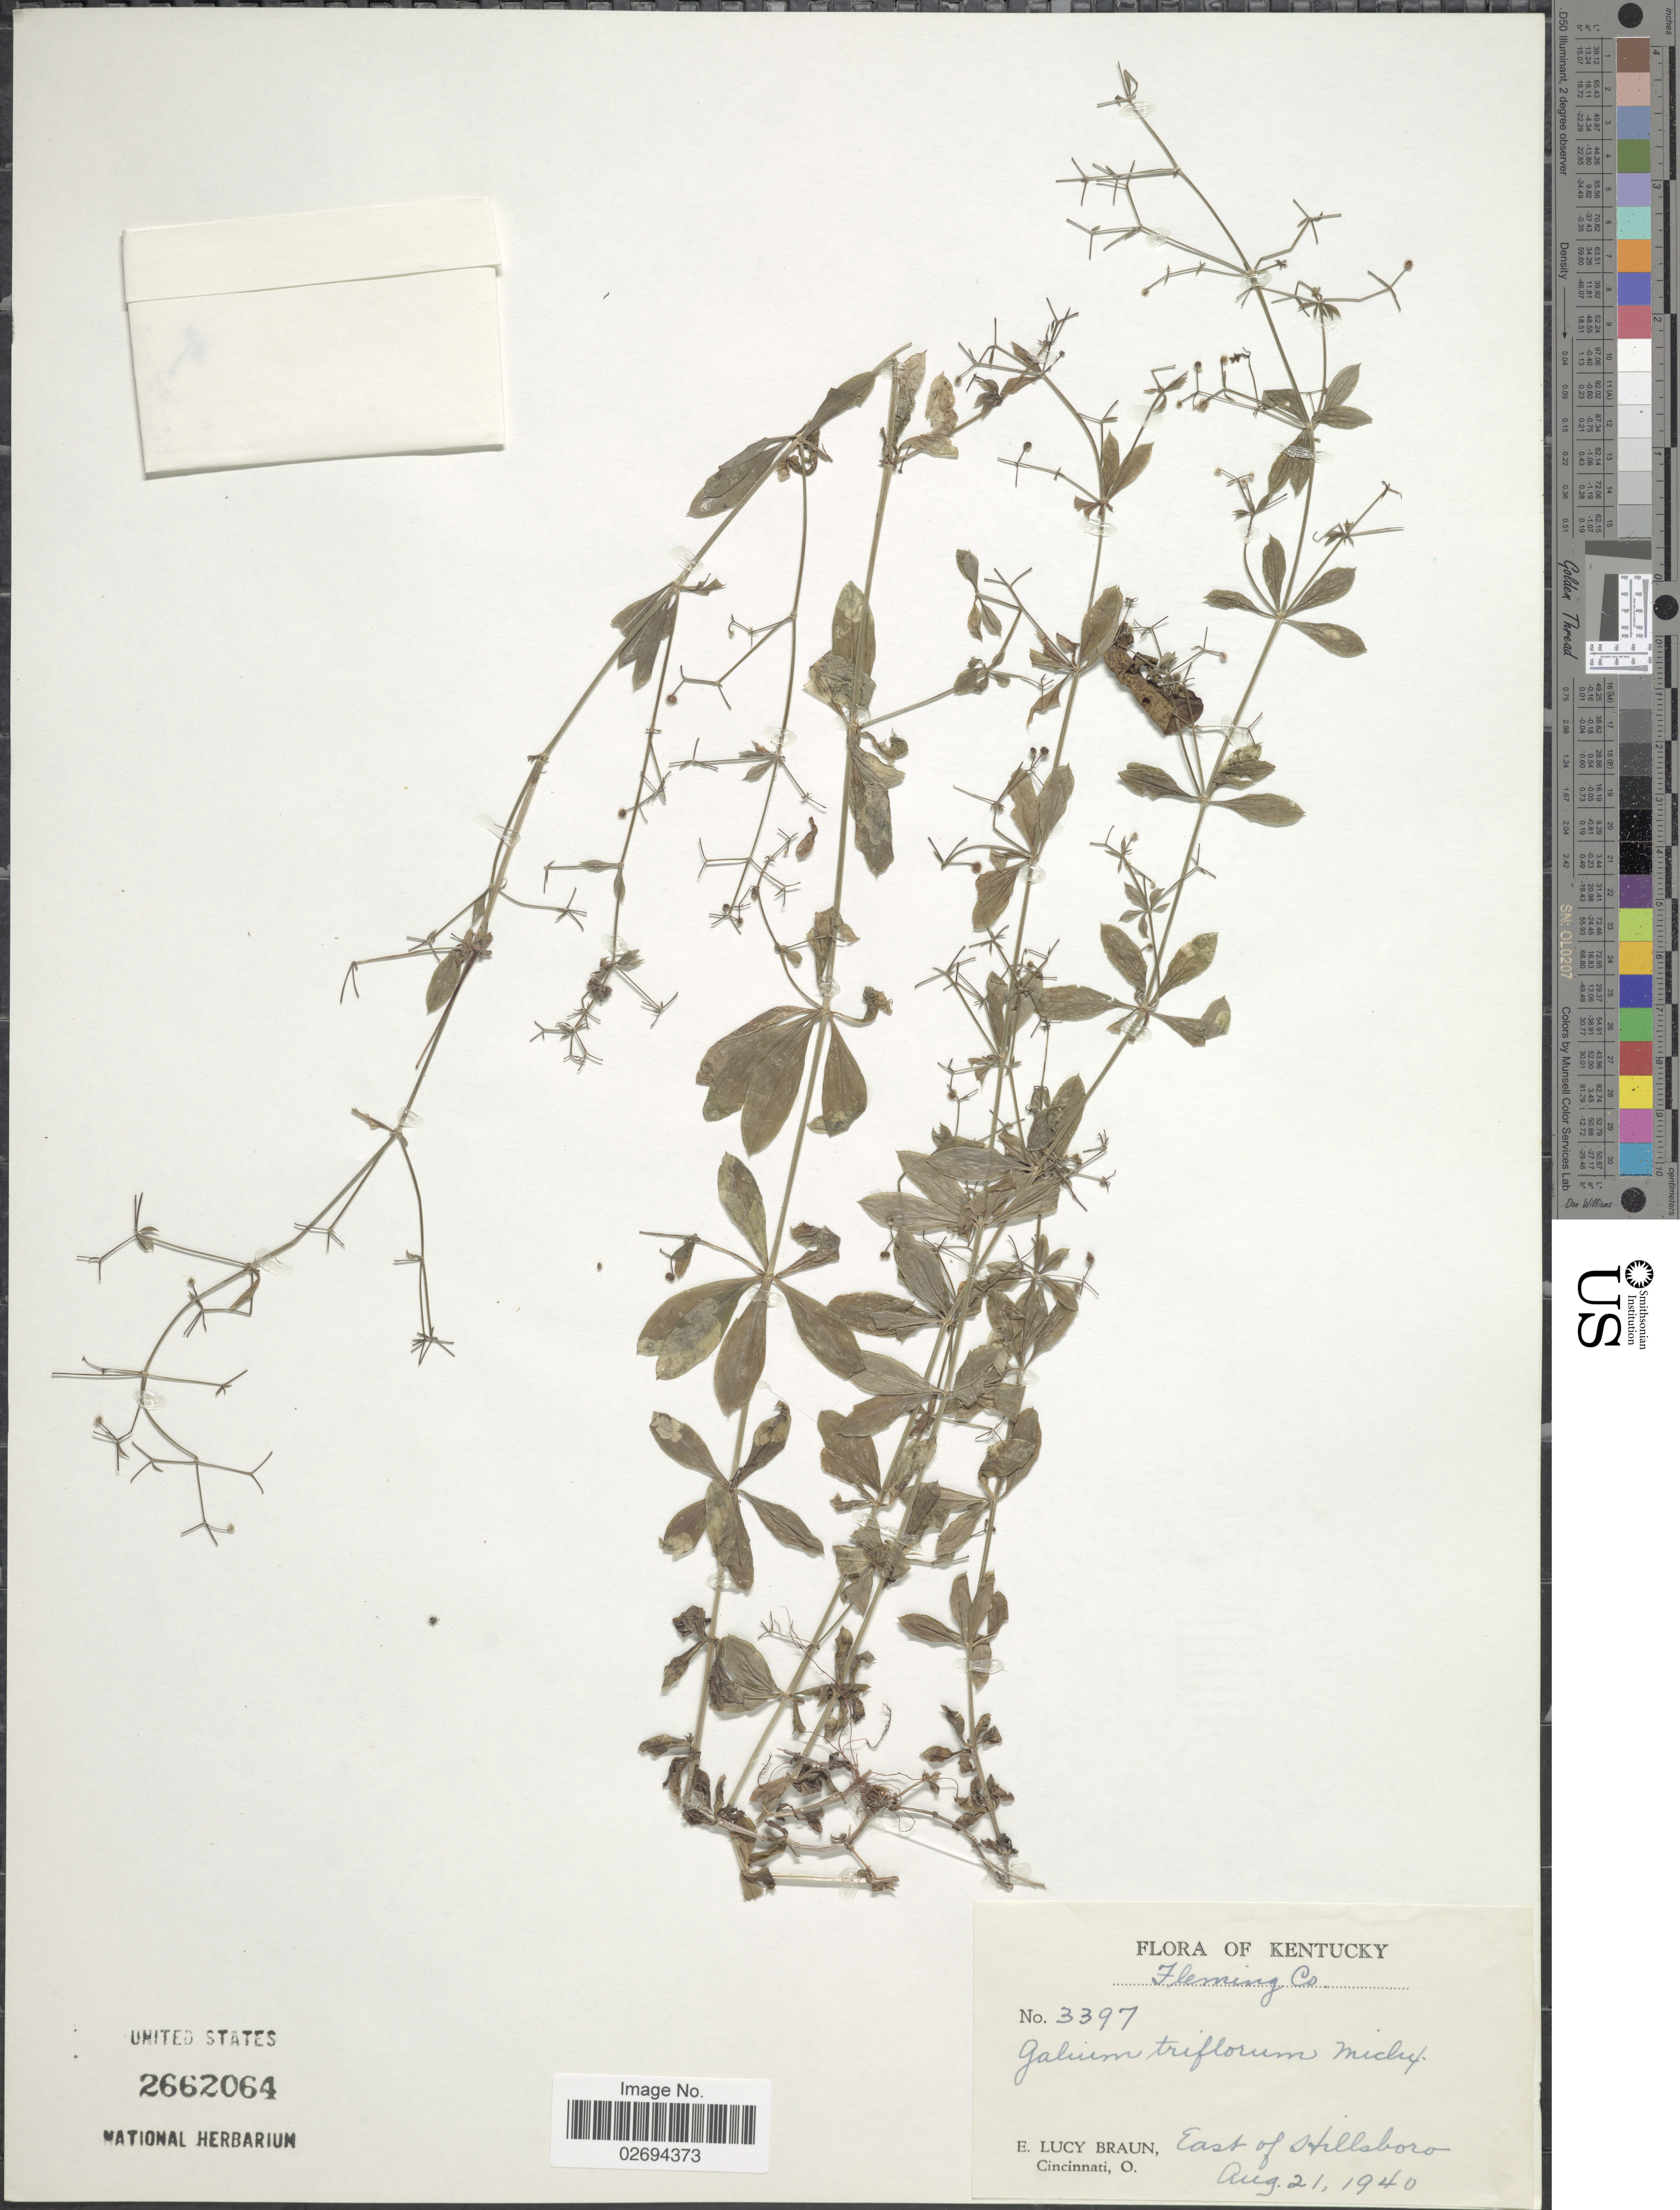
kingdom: Plantae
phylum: Tracheophyta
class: Magnoliopsida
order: Gentianales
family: Rubiaceae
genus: Galium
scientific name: Galium triflorum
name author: Michx.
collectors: E. L. Braun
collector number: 3397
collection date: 1940-08-21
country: United States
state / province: Kentucky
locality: Fleming Co. East of Hillsboro.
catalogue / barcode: US 2662064